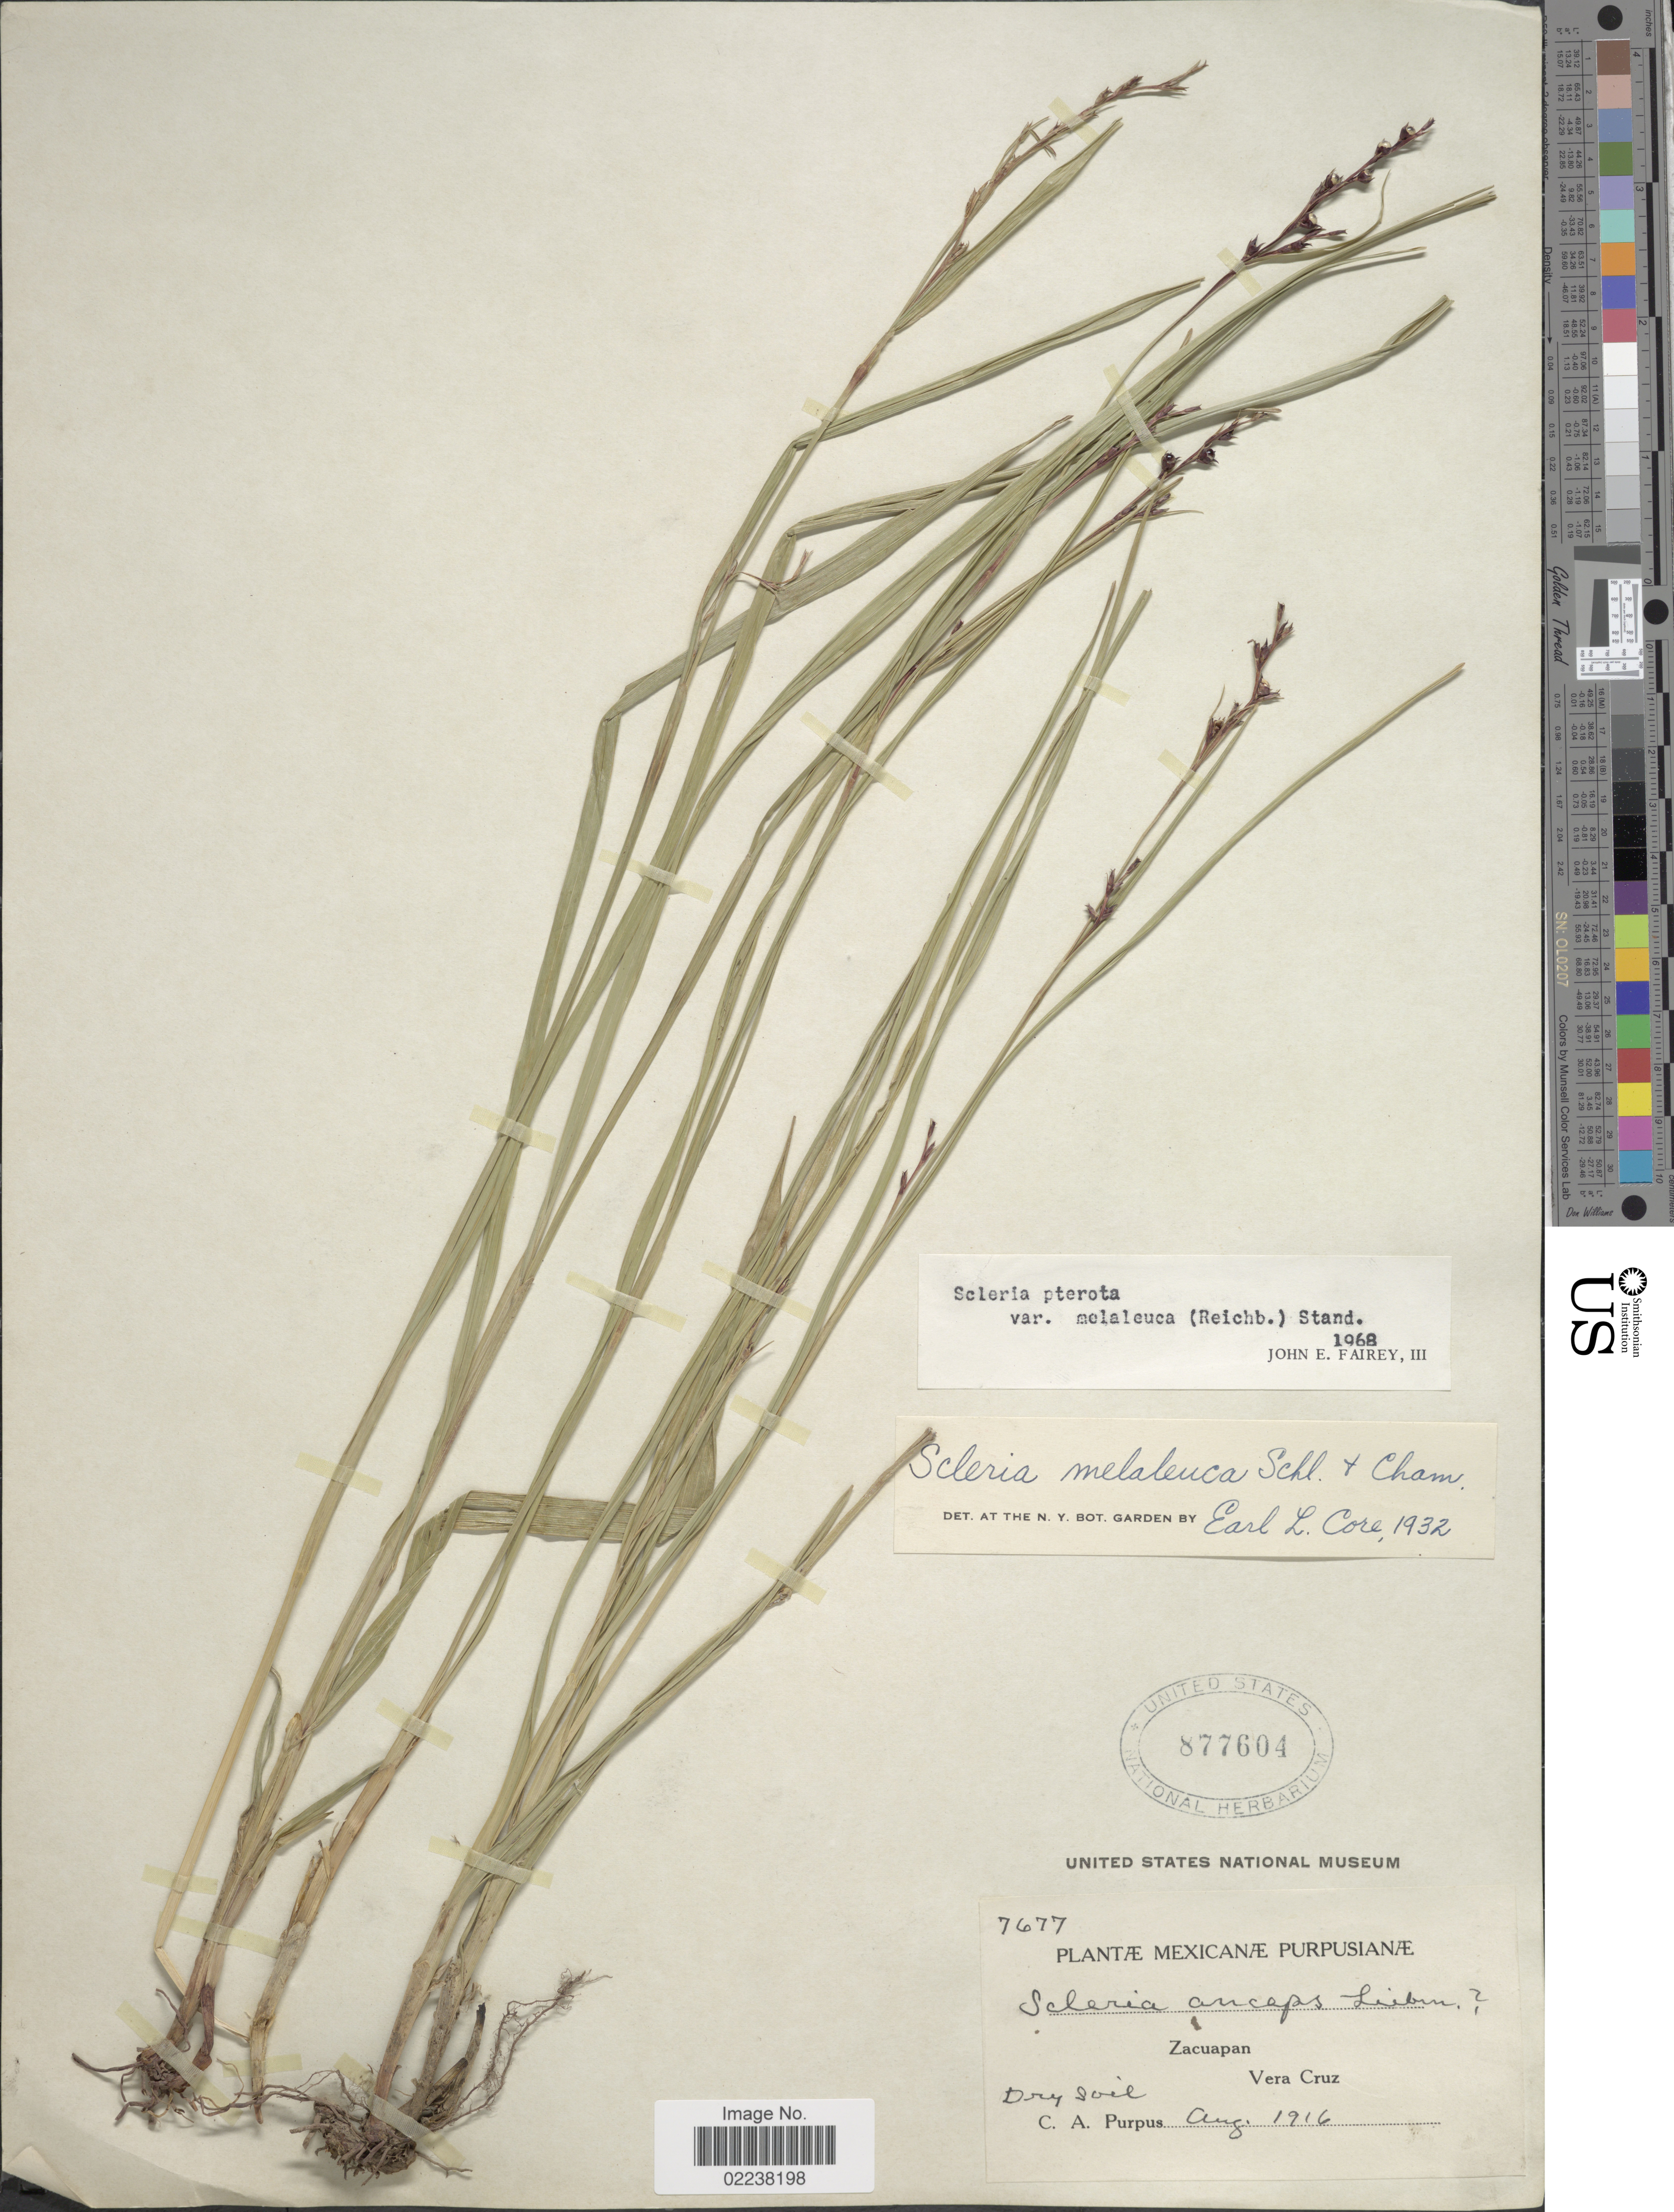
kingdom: Plantae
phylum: Tracheophyta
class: Liliopsida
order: Poales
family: Cyperaceae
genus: Scleria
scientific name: Scleria gaertneri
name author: Raddi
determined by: Strong, Mark T., (BOT), Smithsonian Institution - National Museum of Natural History (UNITED STATES)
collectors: C. A. Purpus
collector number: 7677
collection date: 1916-08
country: Mexico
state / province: Veracruz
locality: Zacuapan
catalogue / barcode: US 877604